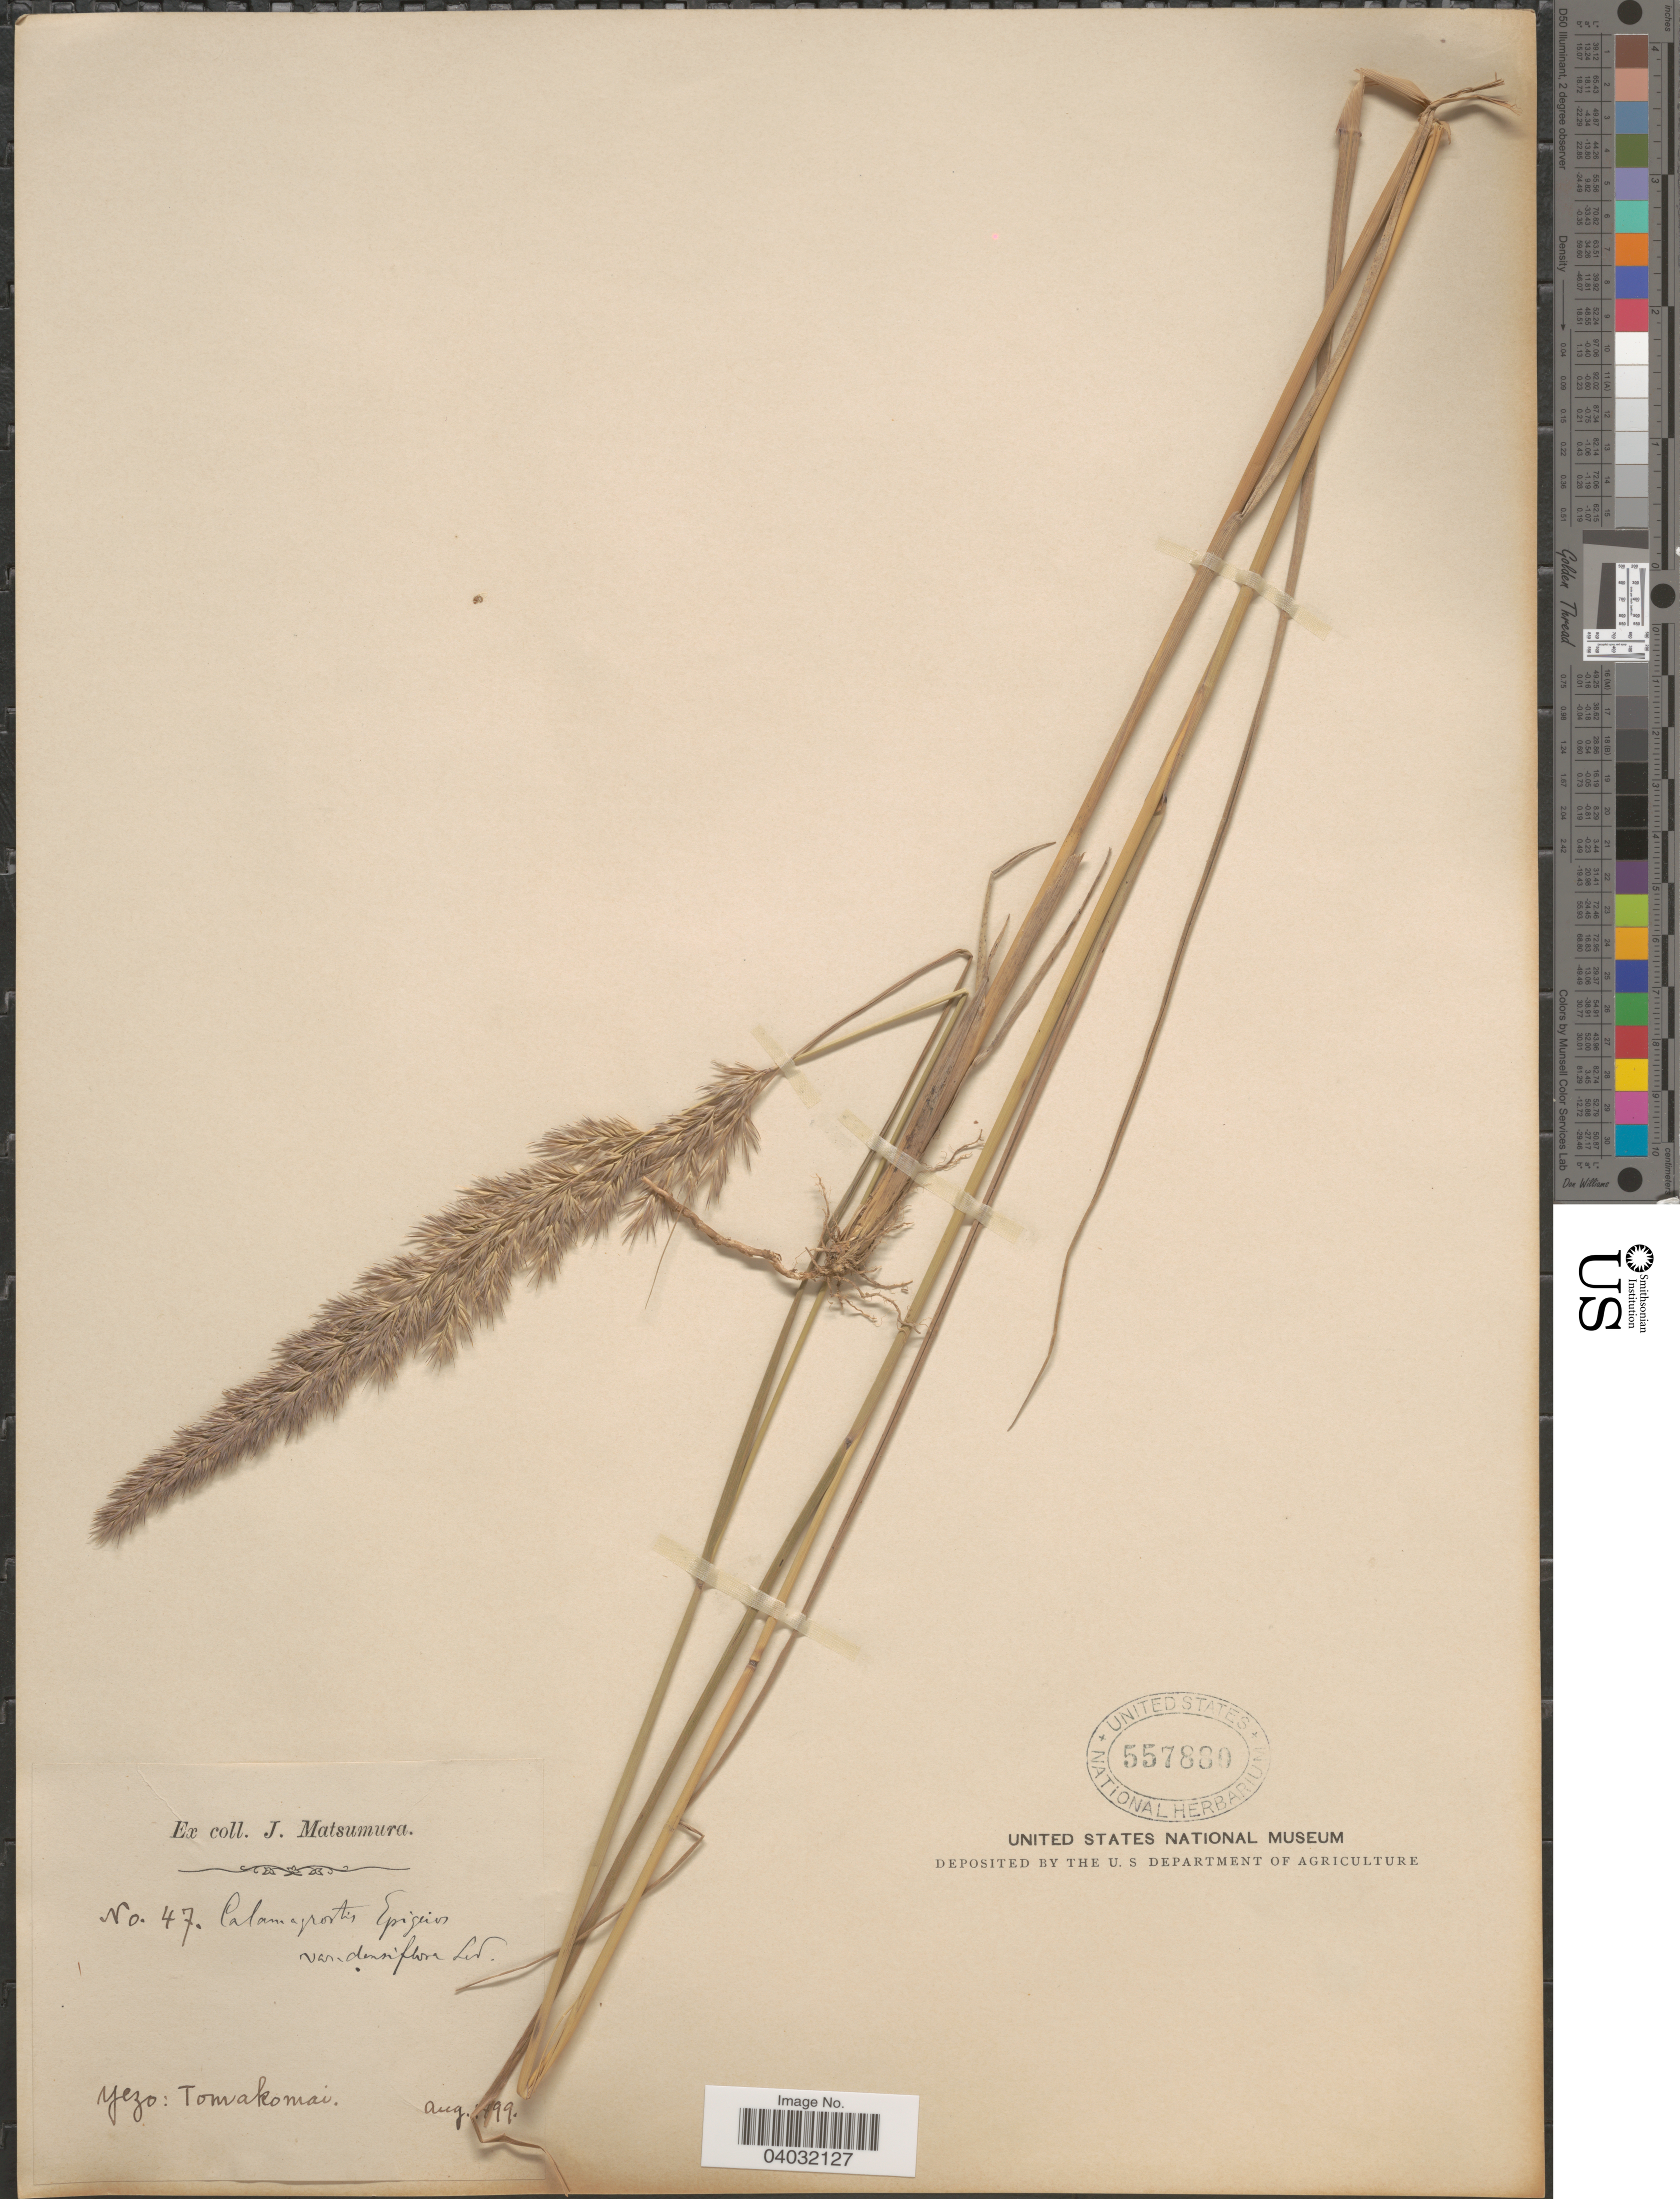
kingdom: Plantae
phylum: Tracheophyta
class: Liliopsida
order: Poales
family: Poaceae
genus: Calamagrostis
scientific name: Calamagrostis epigeios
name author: (L.) Roth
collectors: J. Matsumura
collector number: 47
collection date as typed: Aug. !99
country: Japan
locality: Yezo: Tomakomai.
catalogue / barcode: US 557880